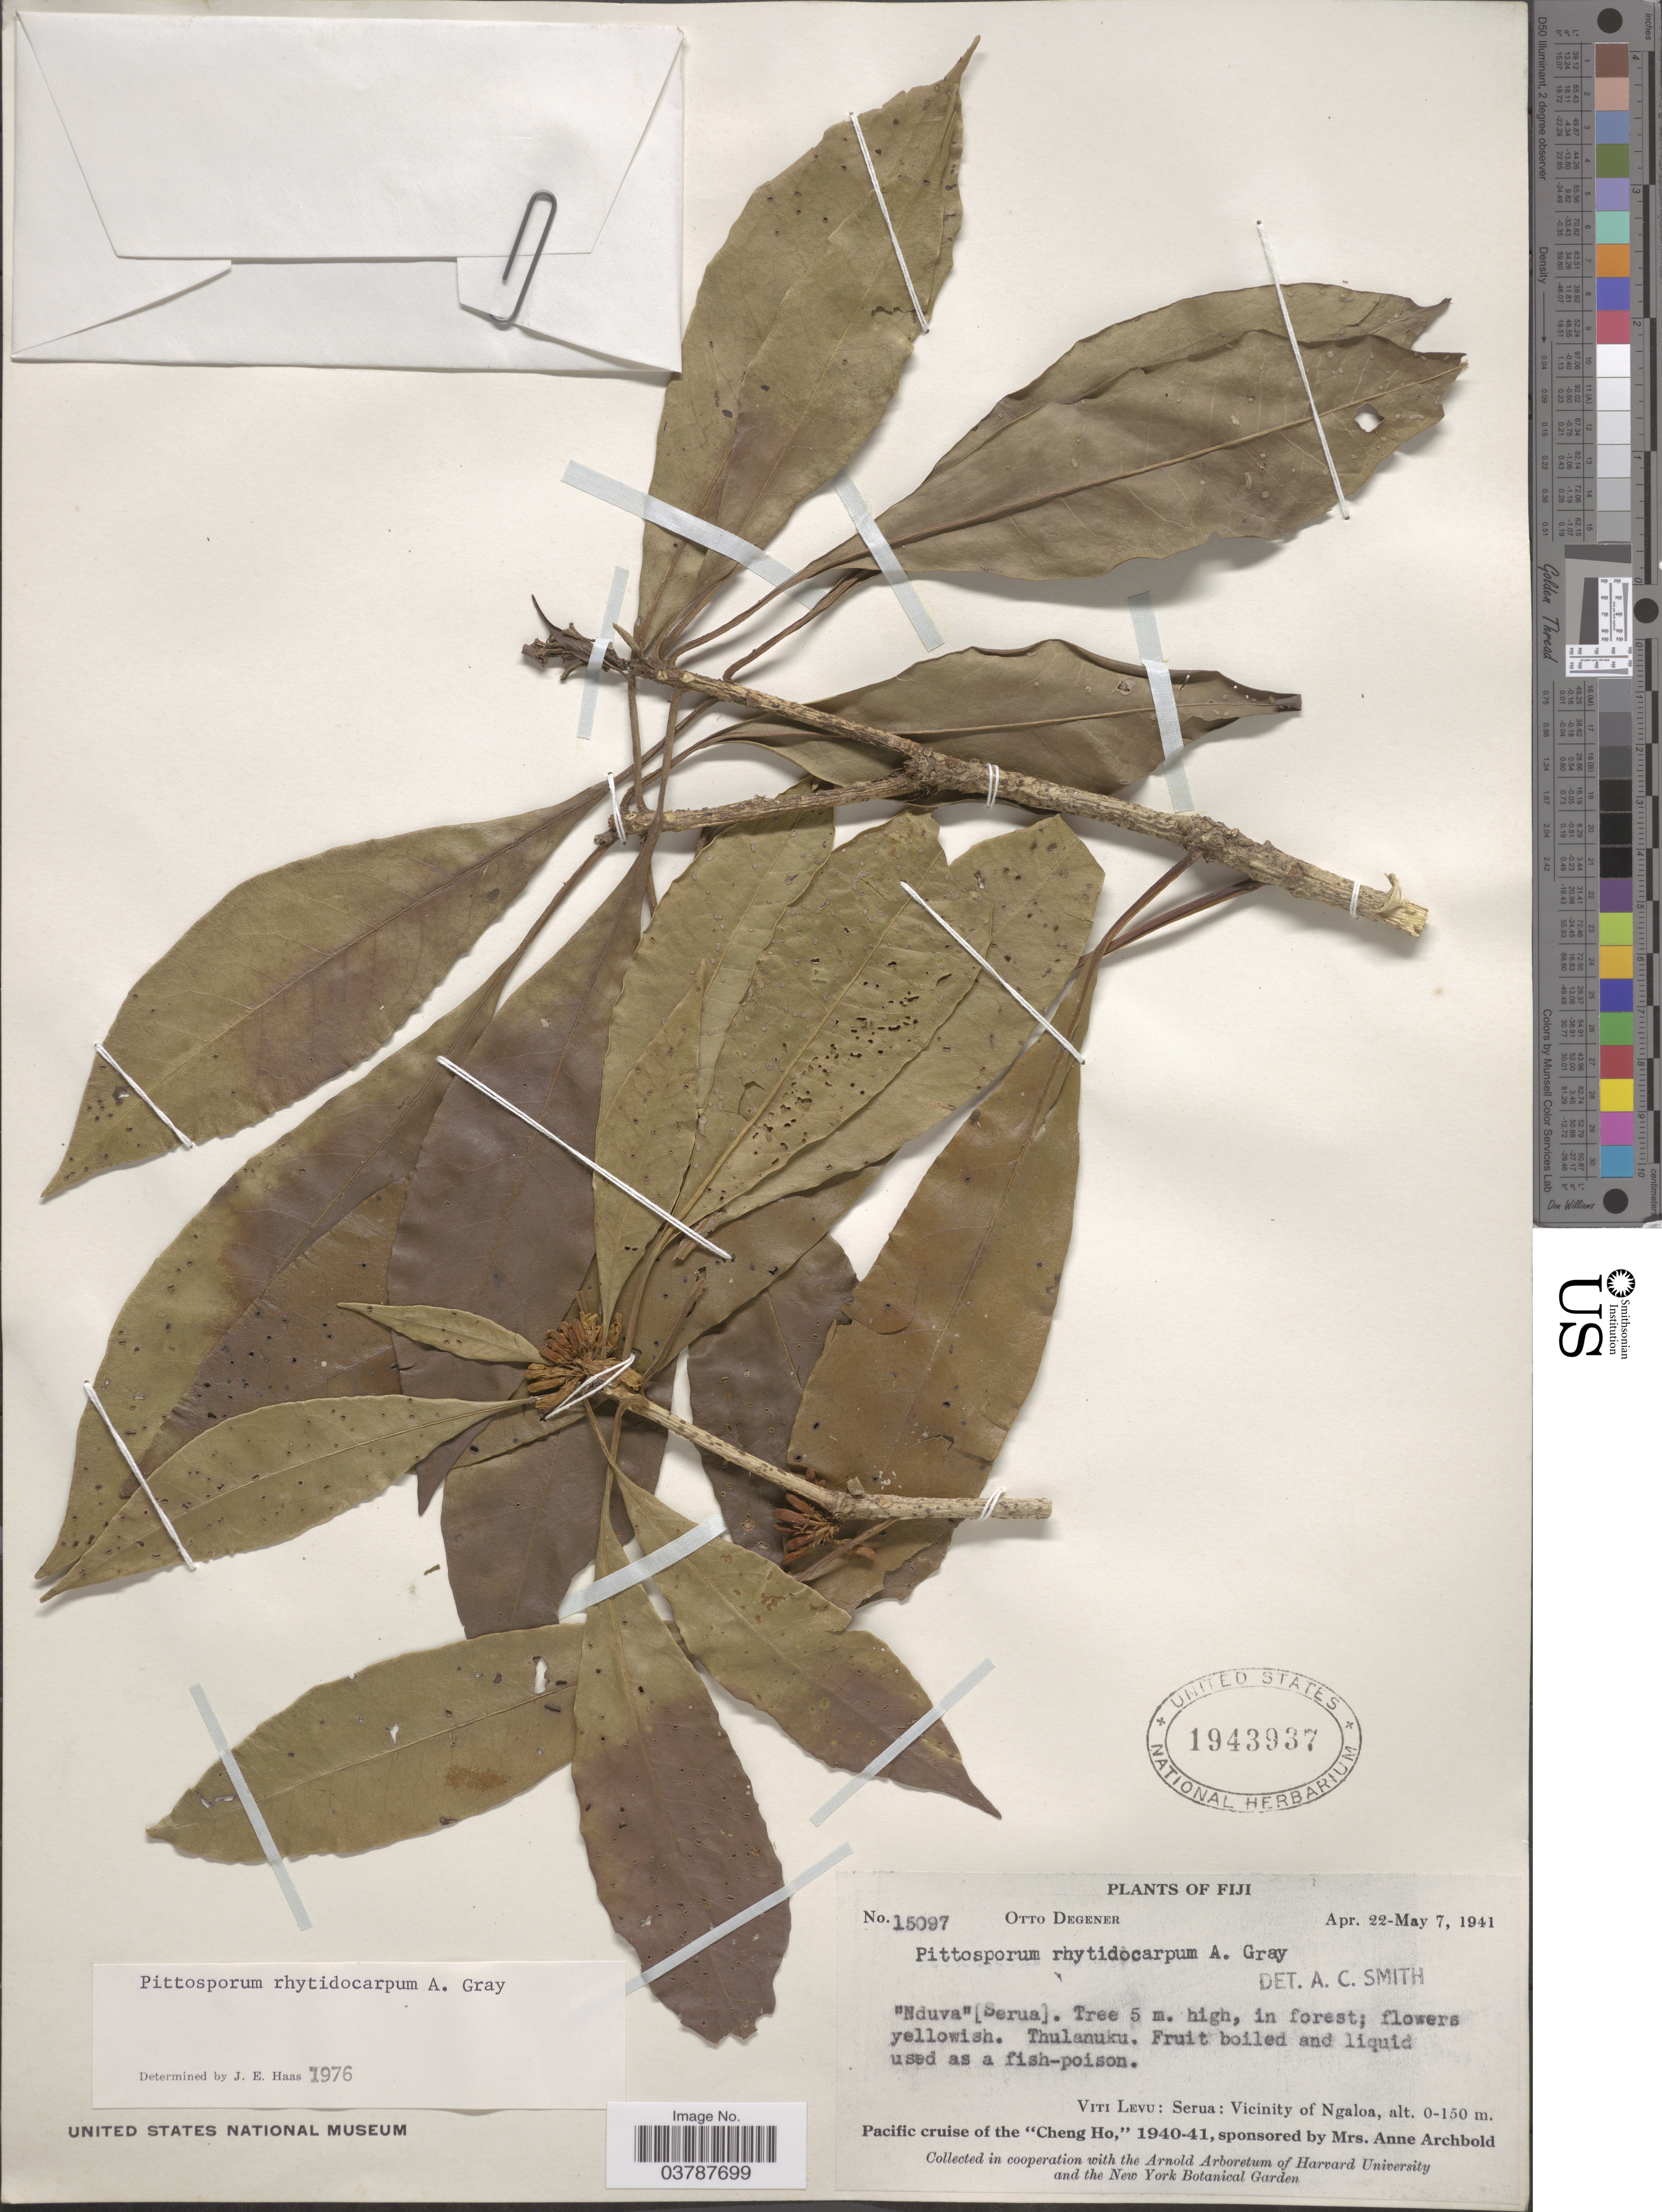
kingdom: Plantae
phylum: Tracheophyta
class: Magnoliopsida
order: Apiales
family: Pittosporaceae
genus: Pittosporum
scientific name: Pittosporum rhytidocarpum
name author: A. Gray in Wilkes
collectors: O. Degener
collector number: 15097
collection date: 1941-04-22/1941-05-07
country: Fiji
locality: Viti Levu: Serua: Vicinity of Ngaloa.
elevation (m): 0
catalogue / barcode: US 1943937